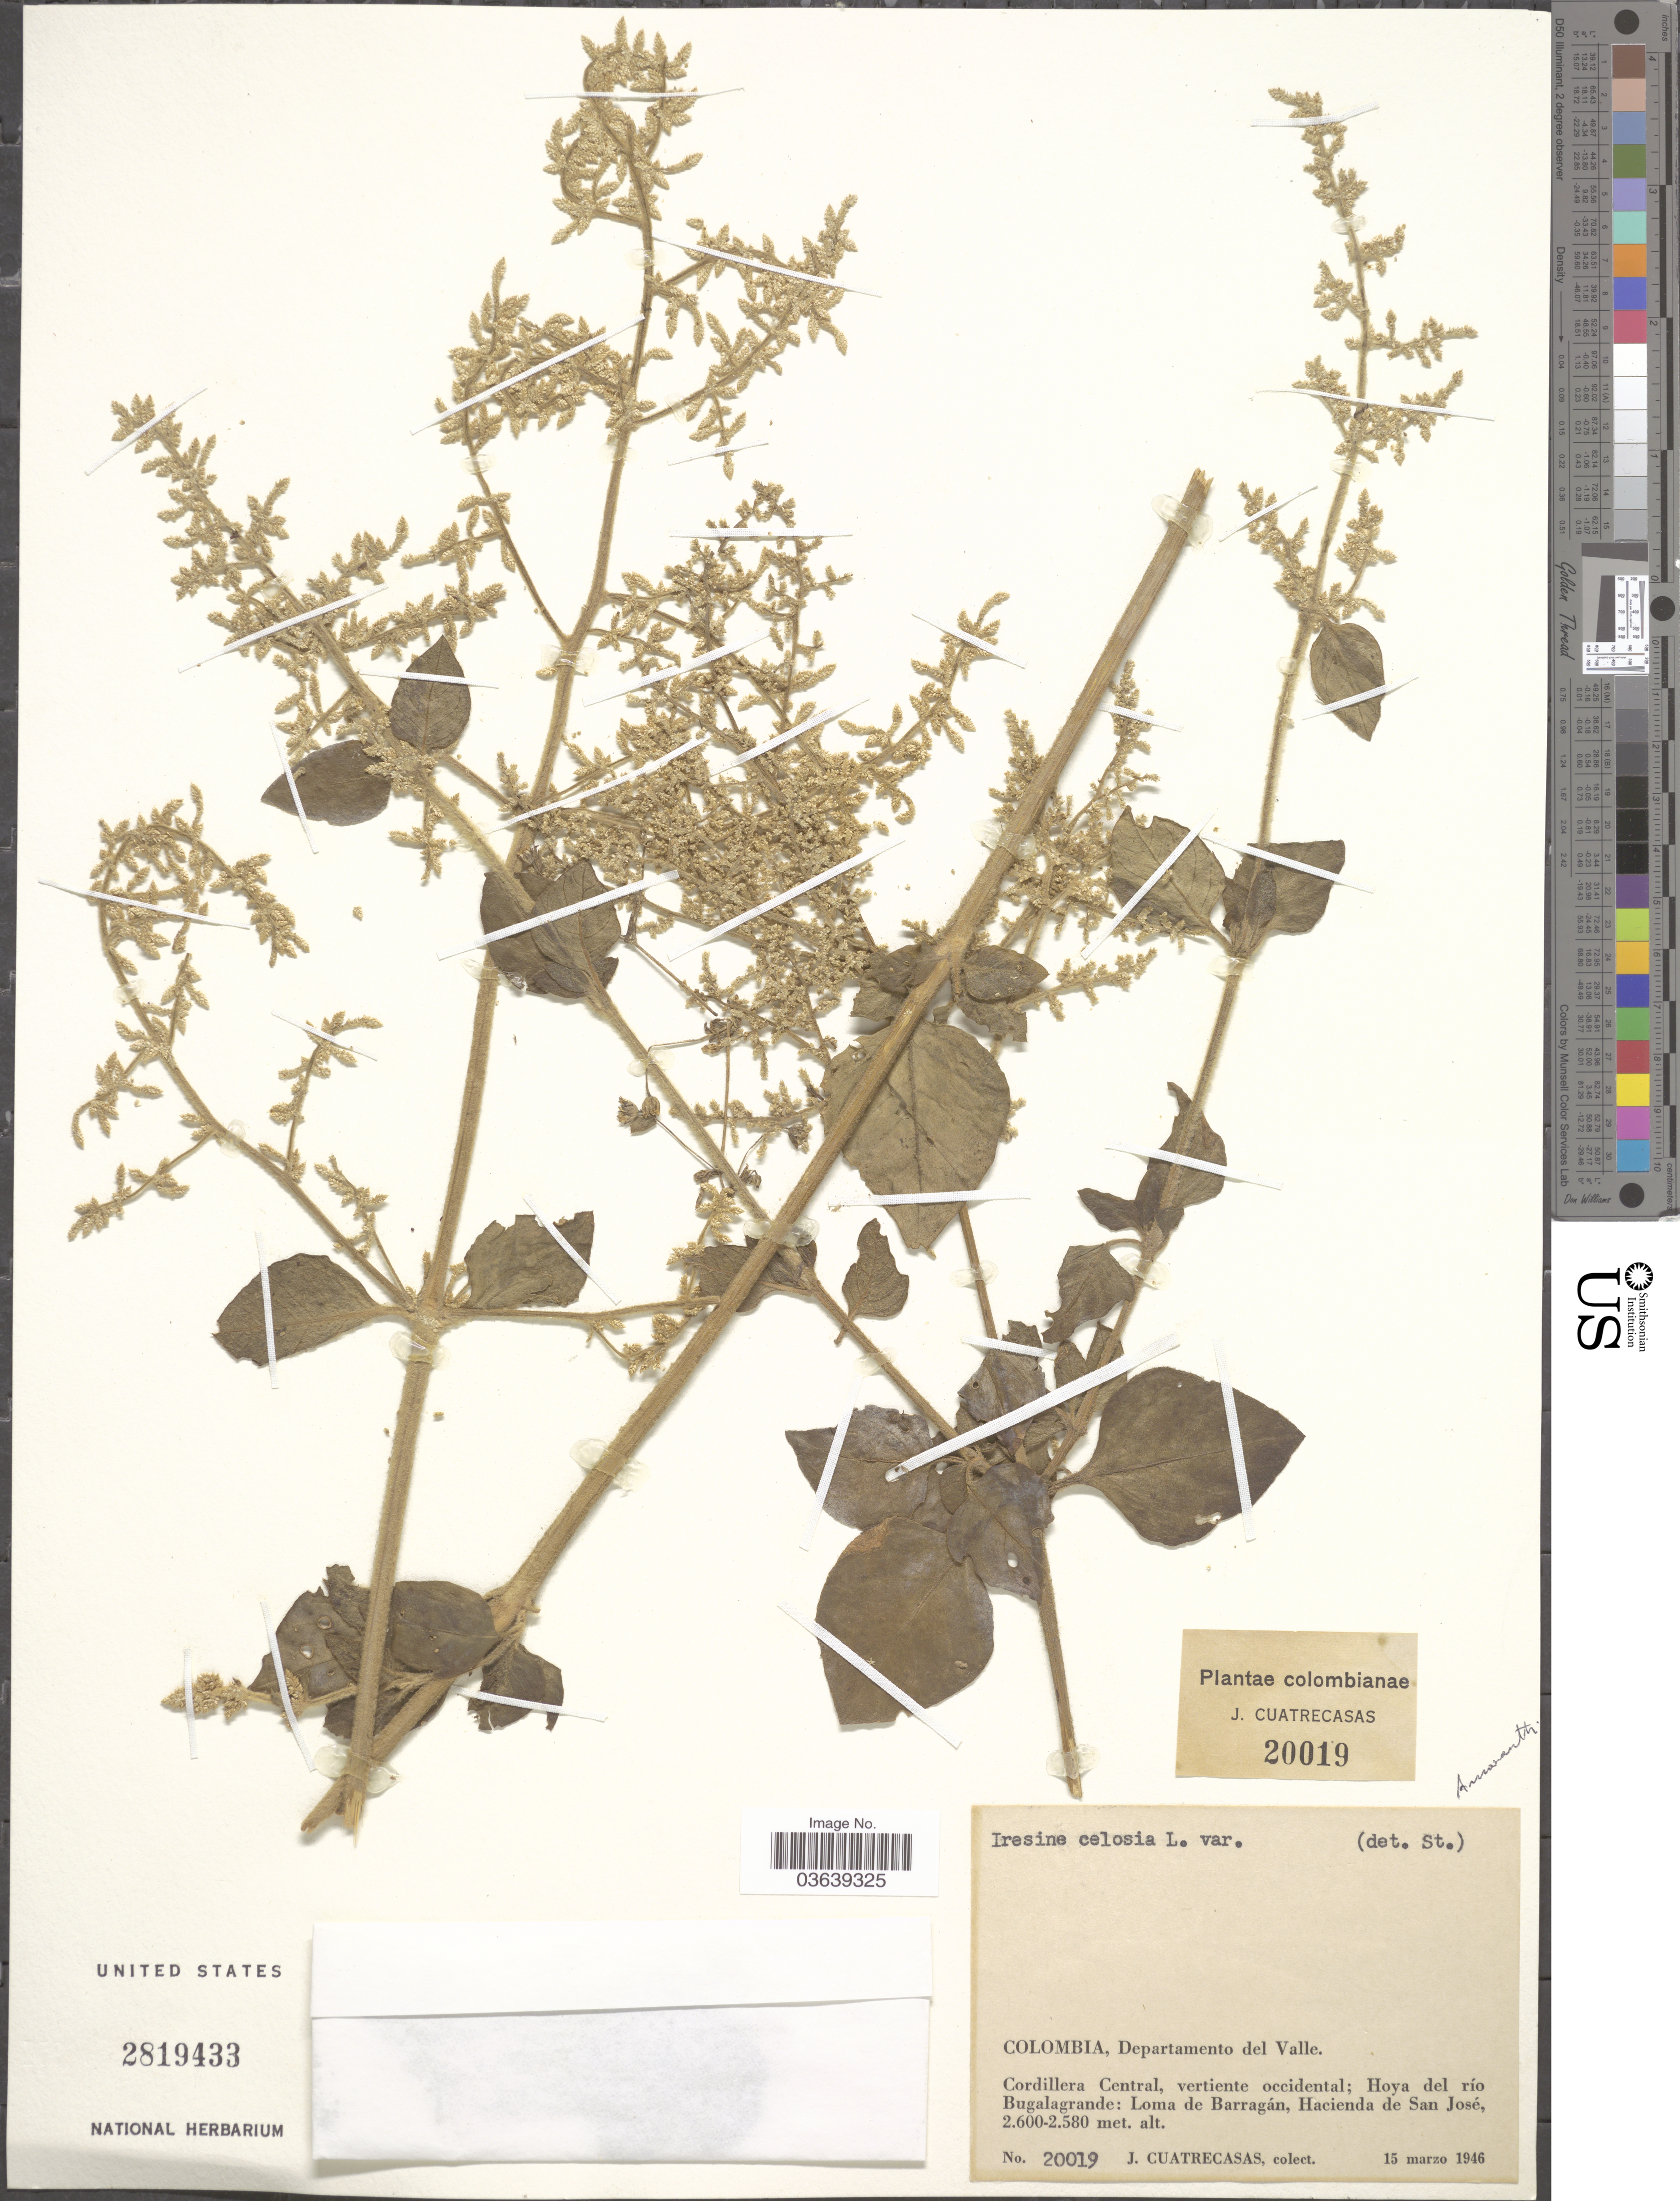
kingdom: Plantae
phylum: Tracheophyta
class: Magnoliopsida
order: Caryophyllales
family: Amaranthaceae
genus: Iresine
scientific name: Iresine celosia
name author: L.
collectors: J. Cuatrecasas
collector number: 20019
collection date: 1946-03-15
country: Colombia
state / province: Valle del Cauca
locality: Departamento del Valle. Cordillera Central, vertiente occidental; Hoya del río Bugalagrande: Loma de Barragán, Hacienda de San José.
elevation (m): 2580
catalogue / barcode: US 2819433